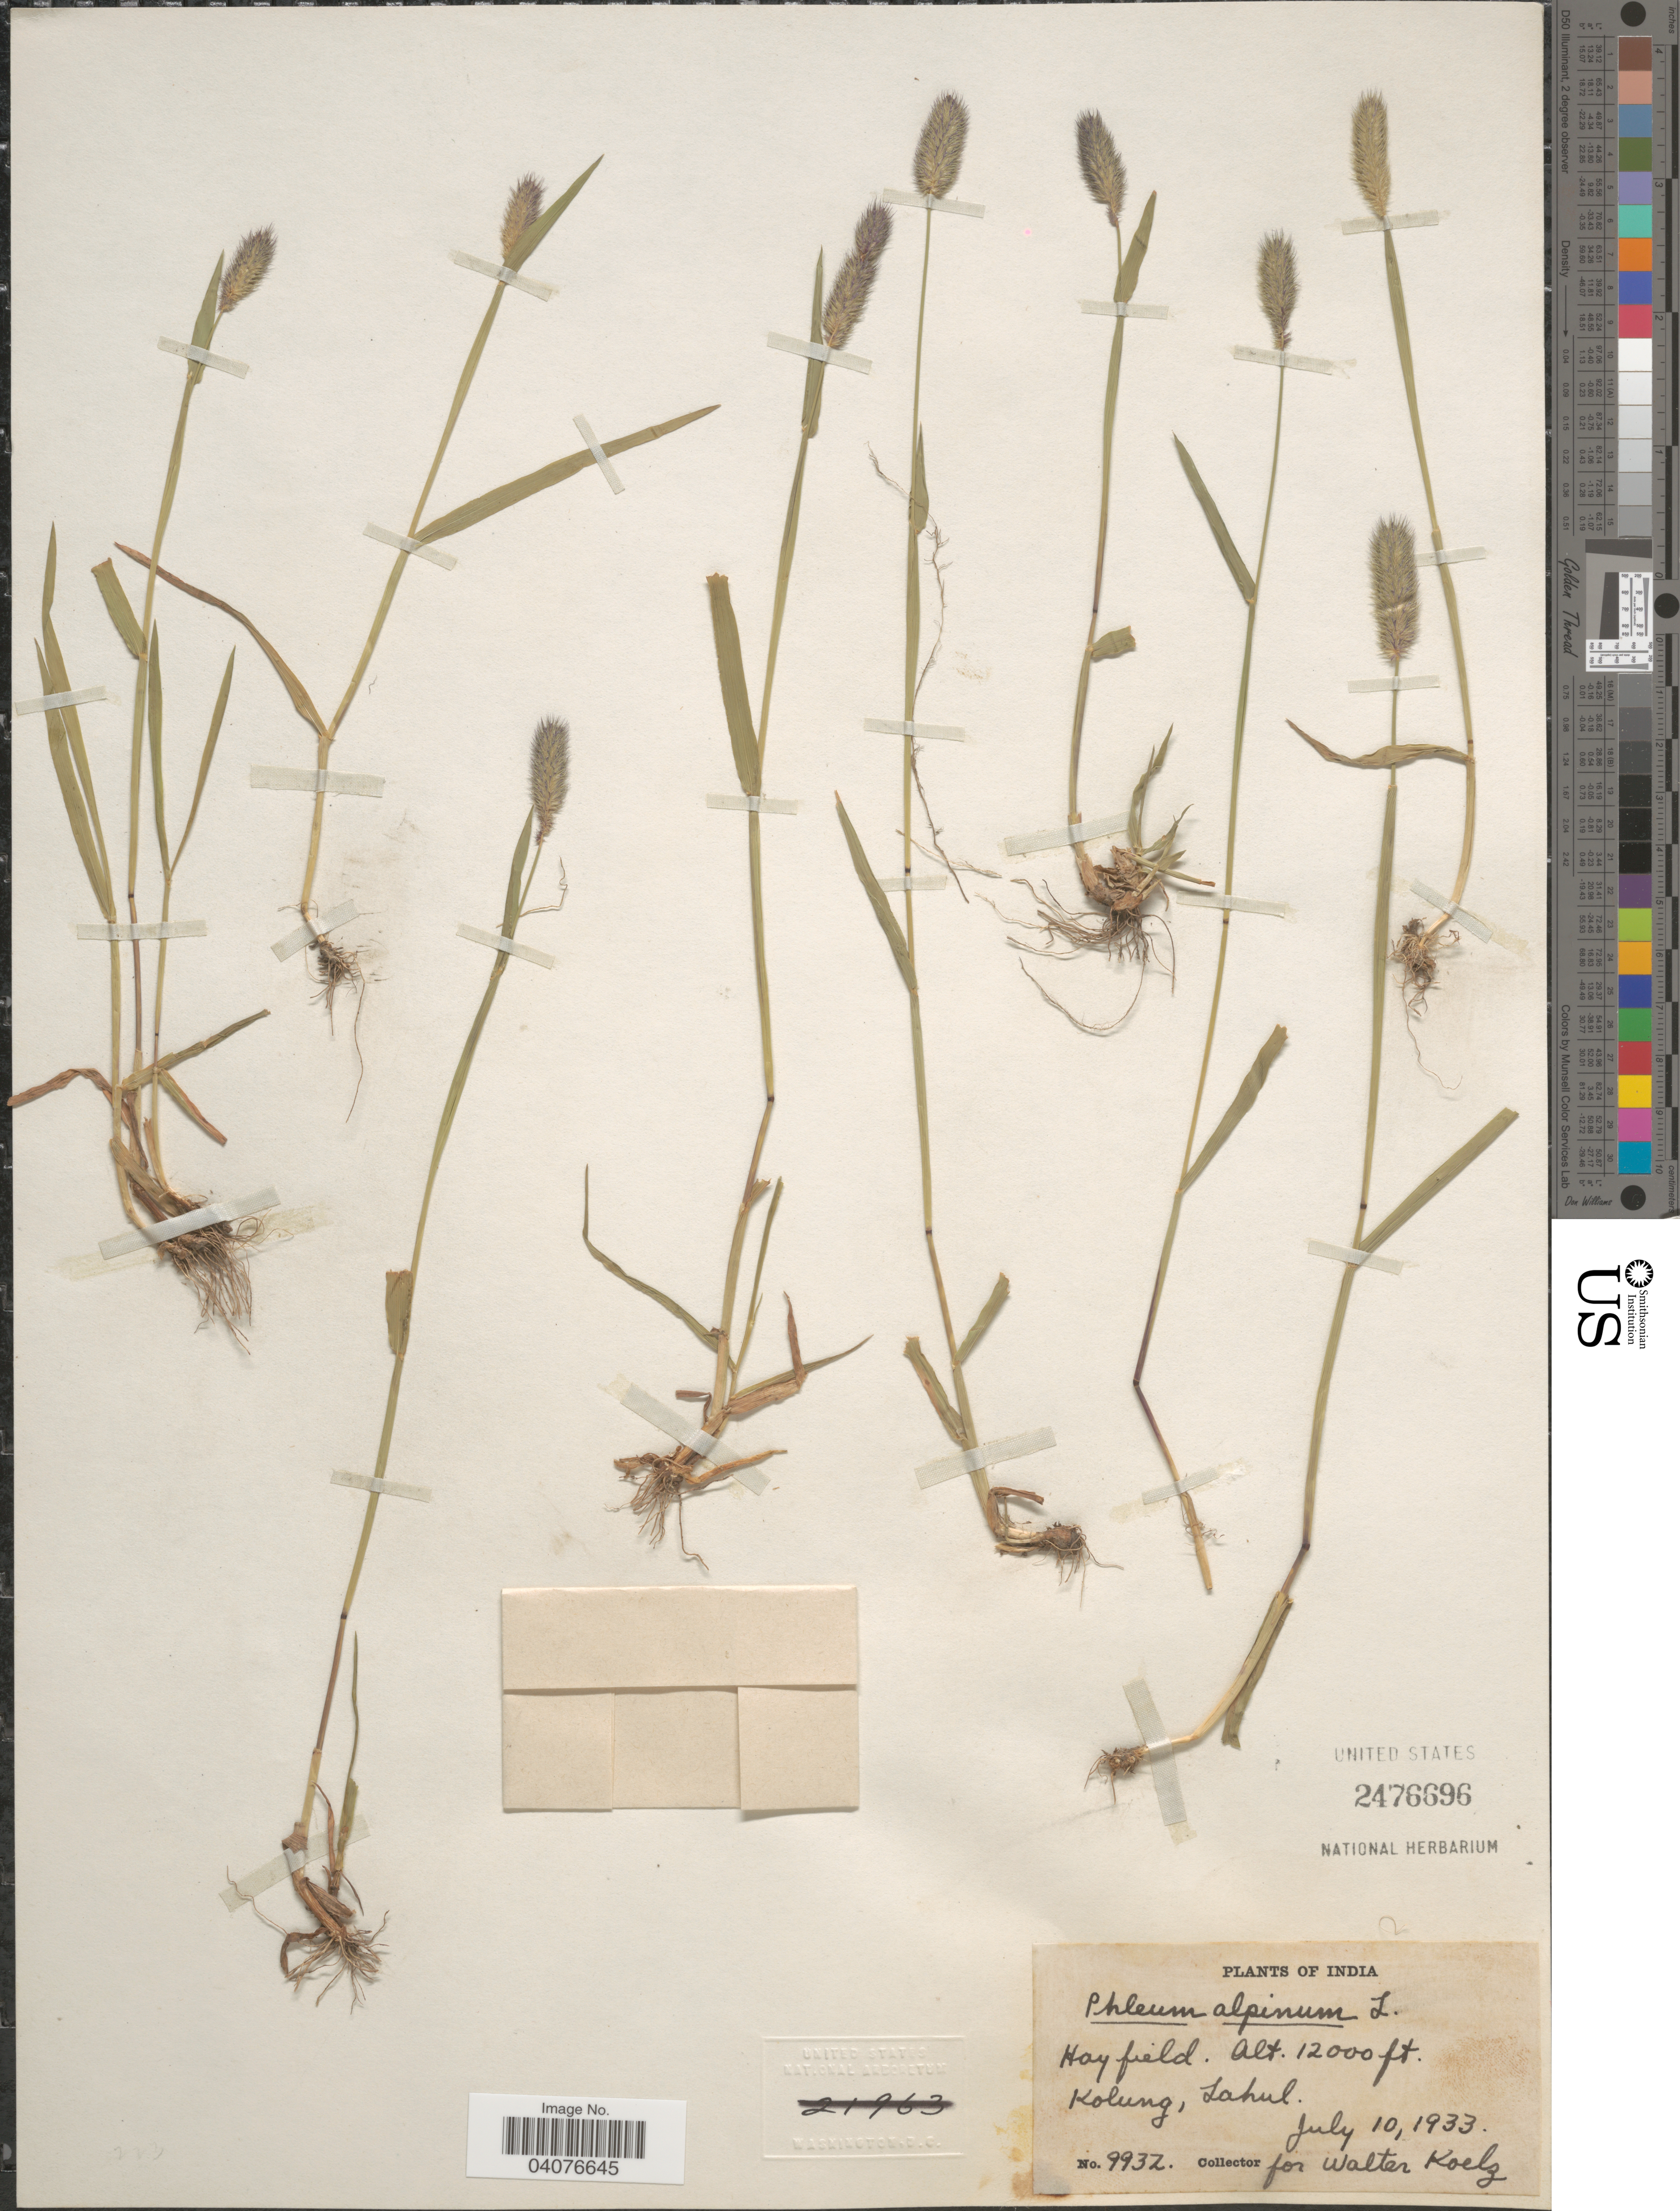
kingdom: Plantae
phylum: Tracheophyta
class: Liliopsida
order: Poales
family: Poaceae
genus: Phleum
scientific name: Phleum alpinum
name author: L.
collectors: W. N. Koelz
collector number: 9932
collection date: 1933-07-10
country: India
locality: Hay field. Kolung, Lahul.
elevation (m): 3658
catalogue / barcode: US 2476696